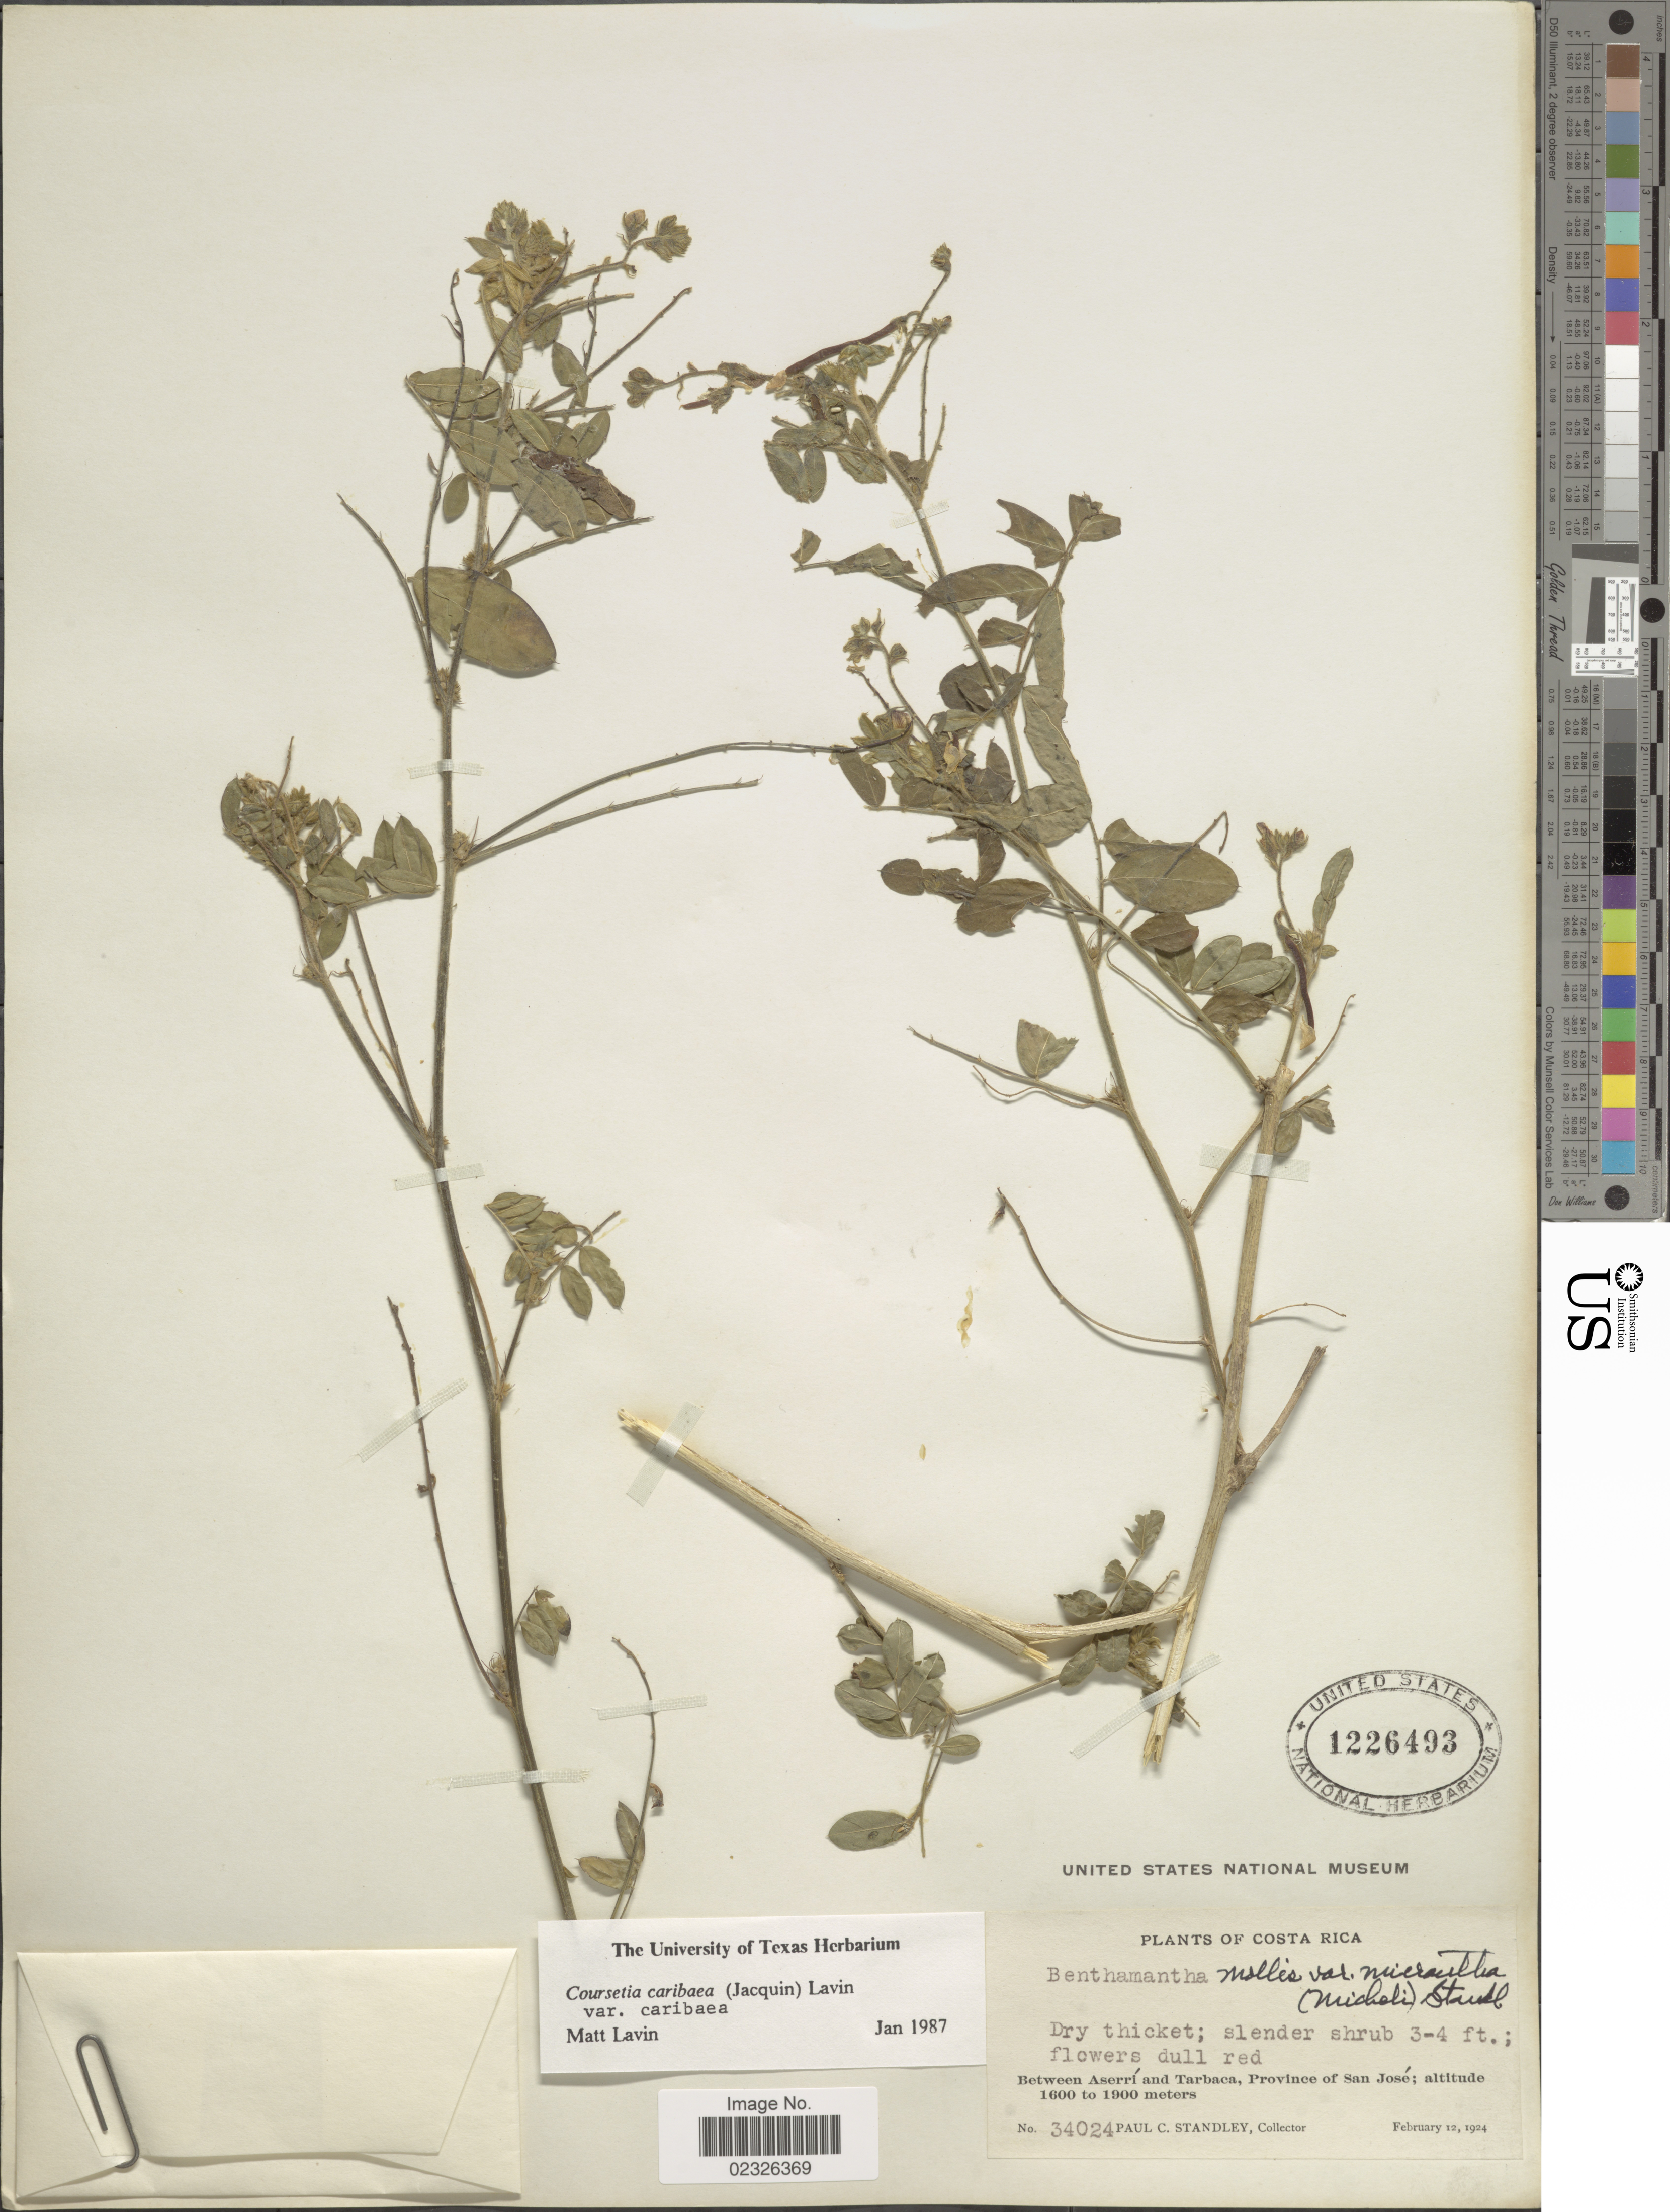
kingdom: Plantae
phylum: Tracheophyta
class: Magnoliopsida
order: Fabales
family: Fabaceae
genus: Coursetia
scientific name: Coursetia caribaea var. caribaea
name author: (Jacq.) Lavin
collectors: P. C. Standley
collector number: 34024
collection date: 1924-02-12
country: Costa Rica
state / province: San José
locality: Between Aserri and Tarbaca, Province of San Jose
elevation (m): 1600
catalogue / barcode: US 1226493